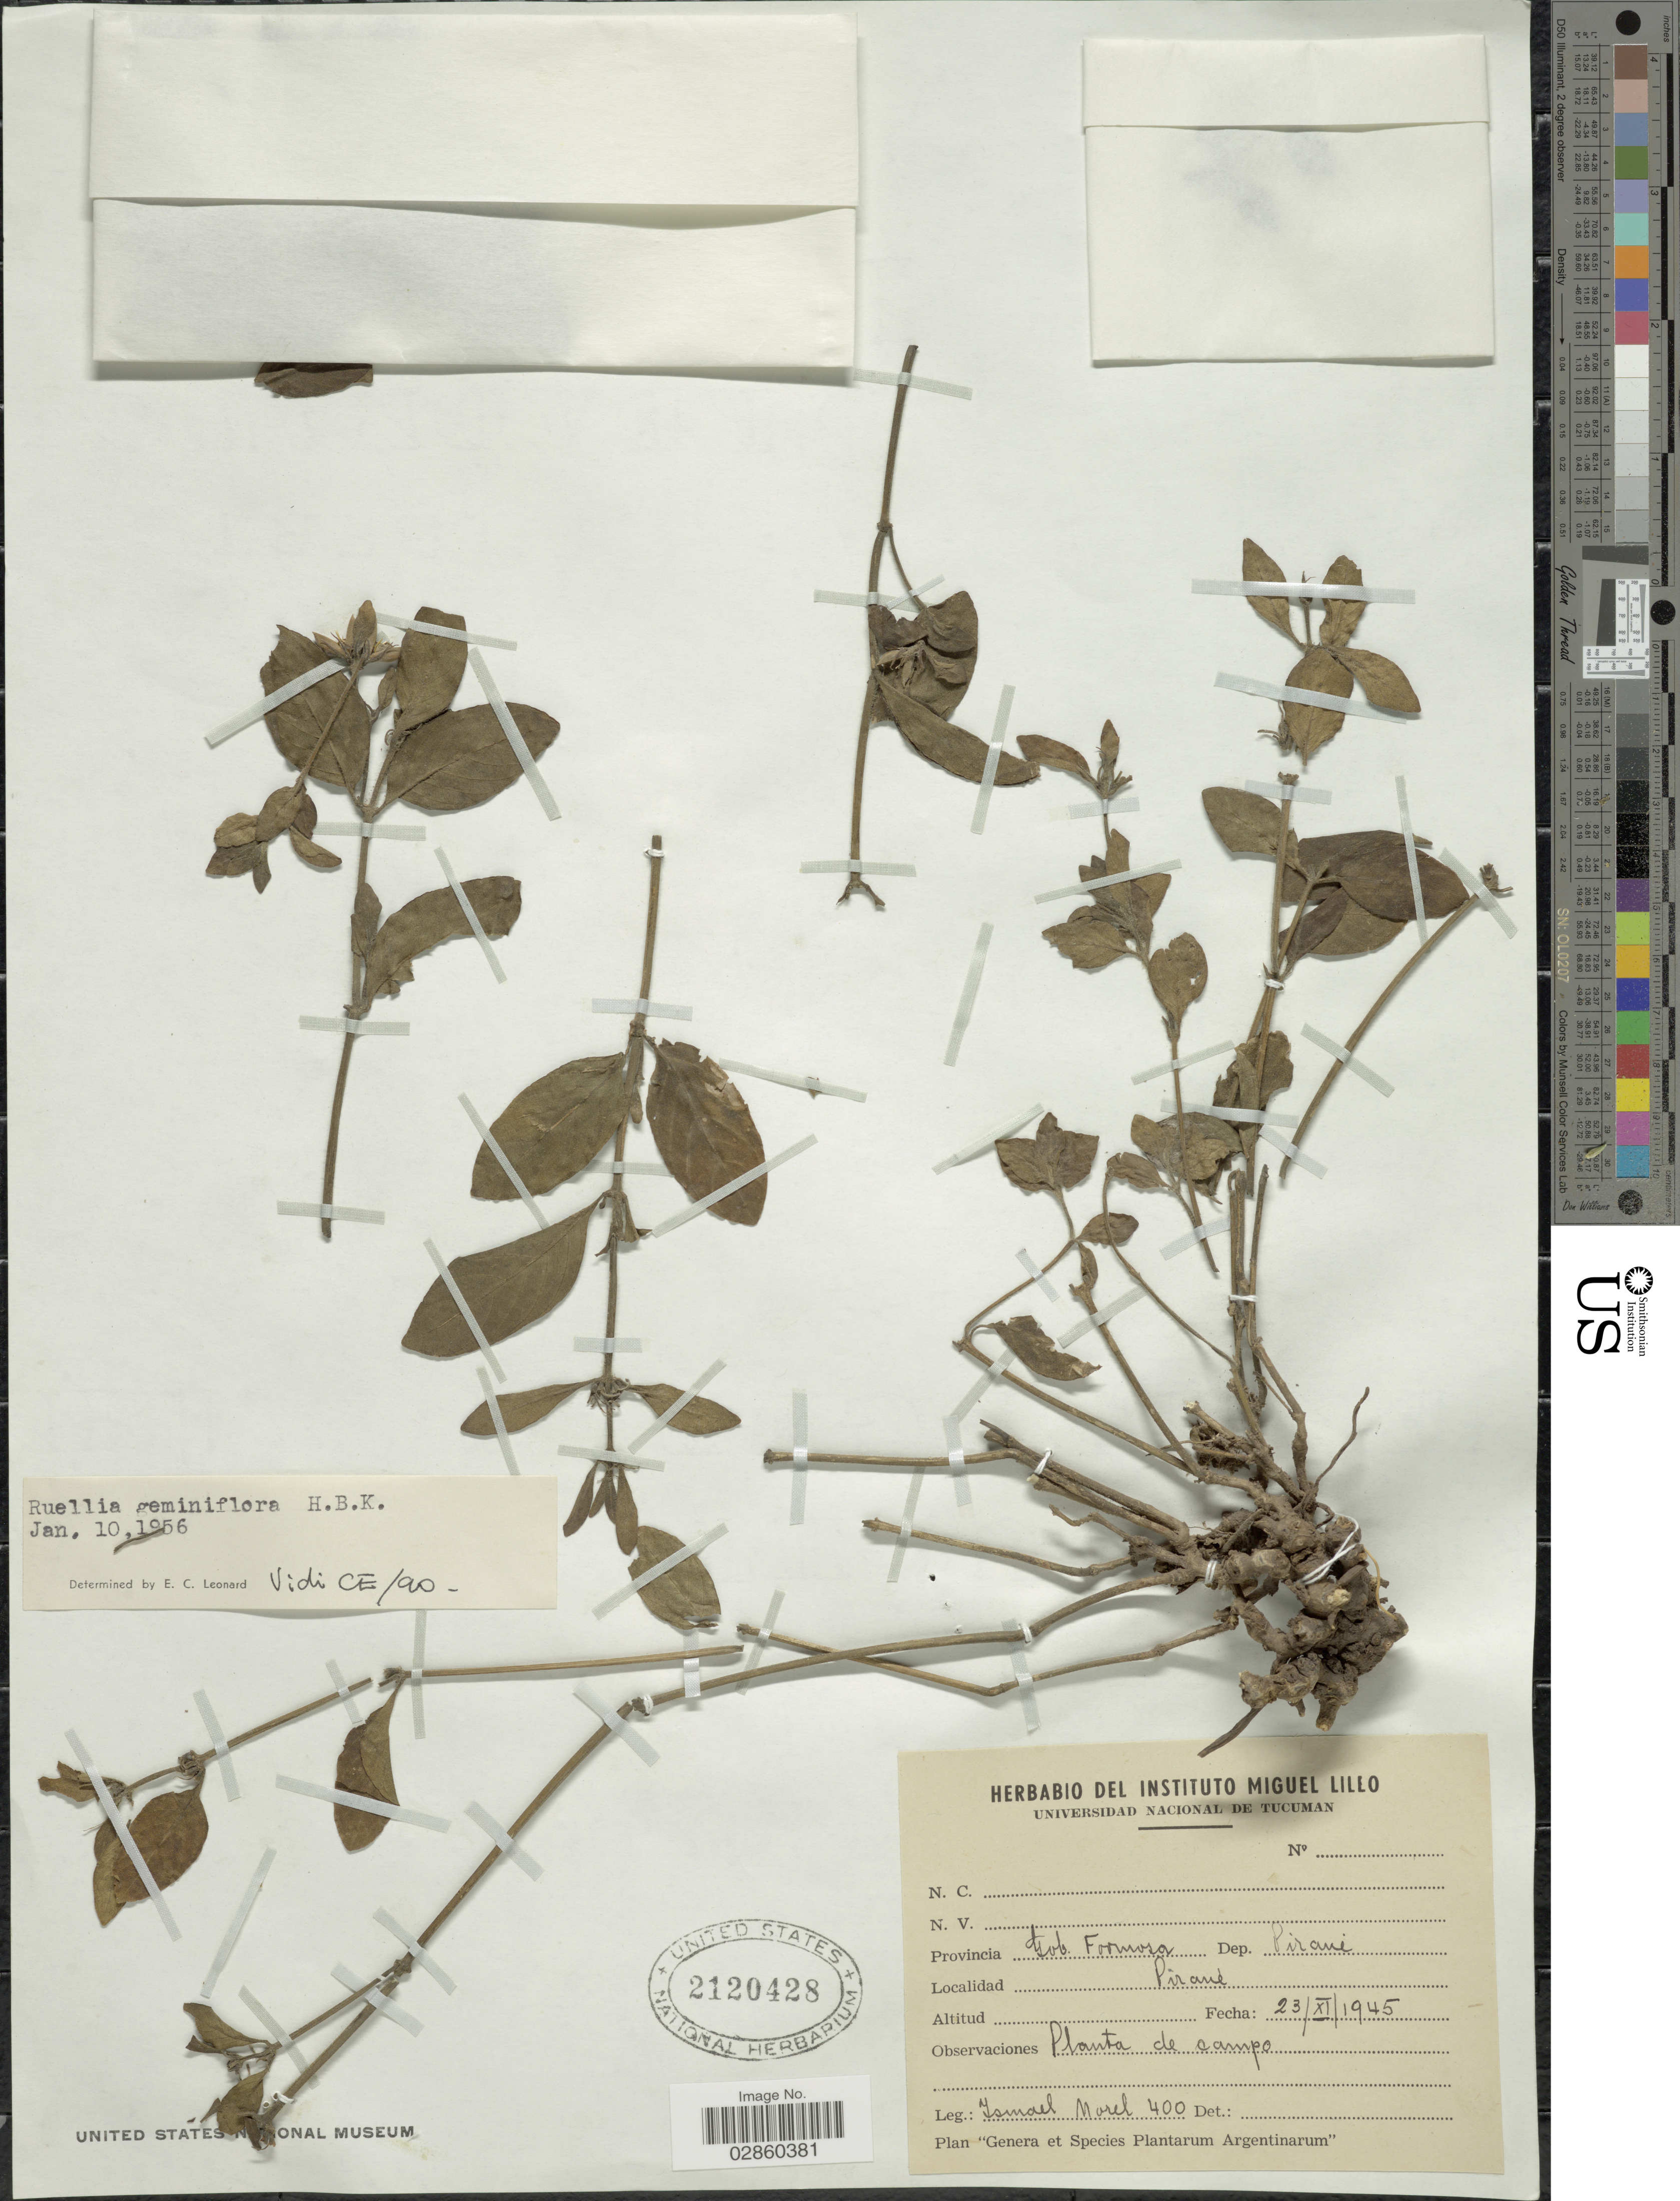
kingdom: Plantae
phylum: Tracheophyta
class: Magnoliopsida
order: Lamiales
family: Acanthaceae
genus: Ruellia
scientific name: Ruellia geminiflora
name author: Kunth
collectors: I. Morel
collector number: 400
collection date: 1945-11-23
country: Argentina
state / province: Formosa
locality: Provincia Gob. Formosa. Dep. Pirane. Pirané.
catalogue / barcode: US 2120428